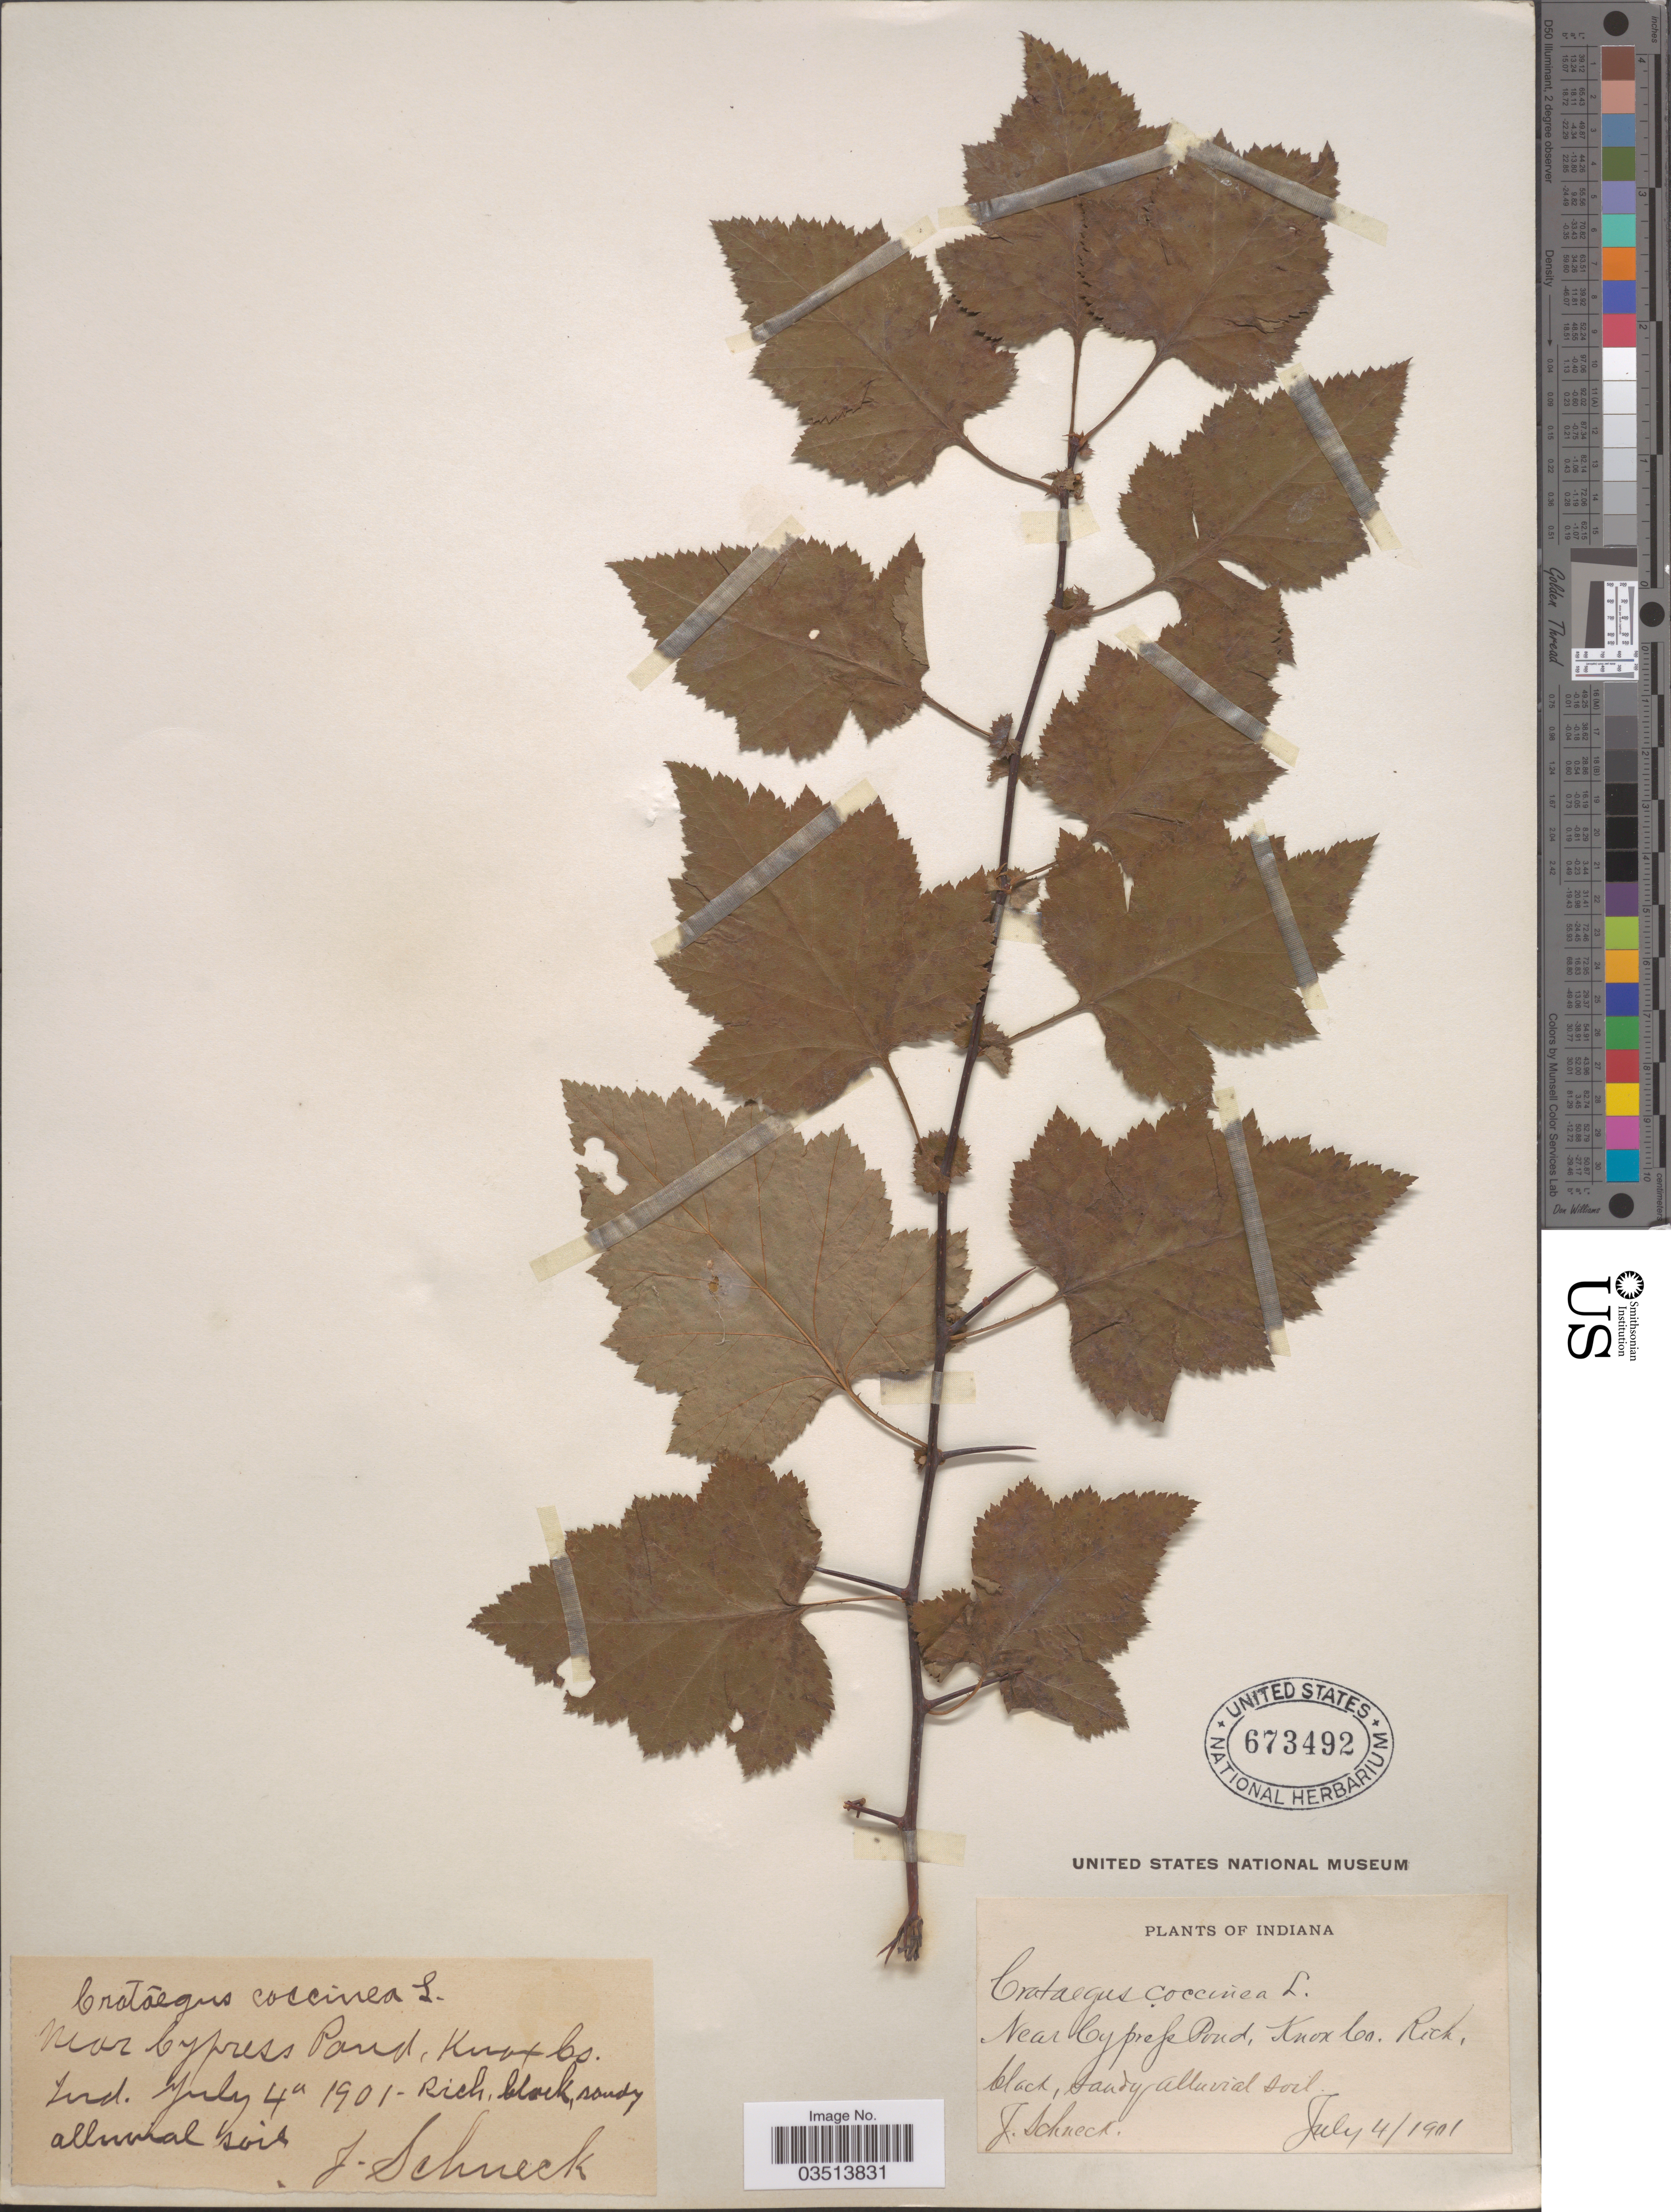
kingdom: Plantae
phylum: Tracheophyta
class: Magnoliopsida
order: Rosales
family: Rosaceae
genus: Crataegus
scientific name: Crataegus coccinea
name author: Ashe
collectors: J. Schneck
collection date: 1901-07-04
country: United States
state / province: Indiana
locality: Near Cypress Pond, Knox Co.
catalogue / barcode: US 673492